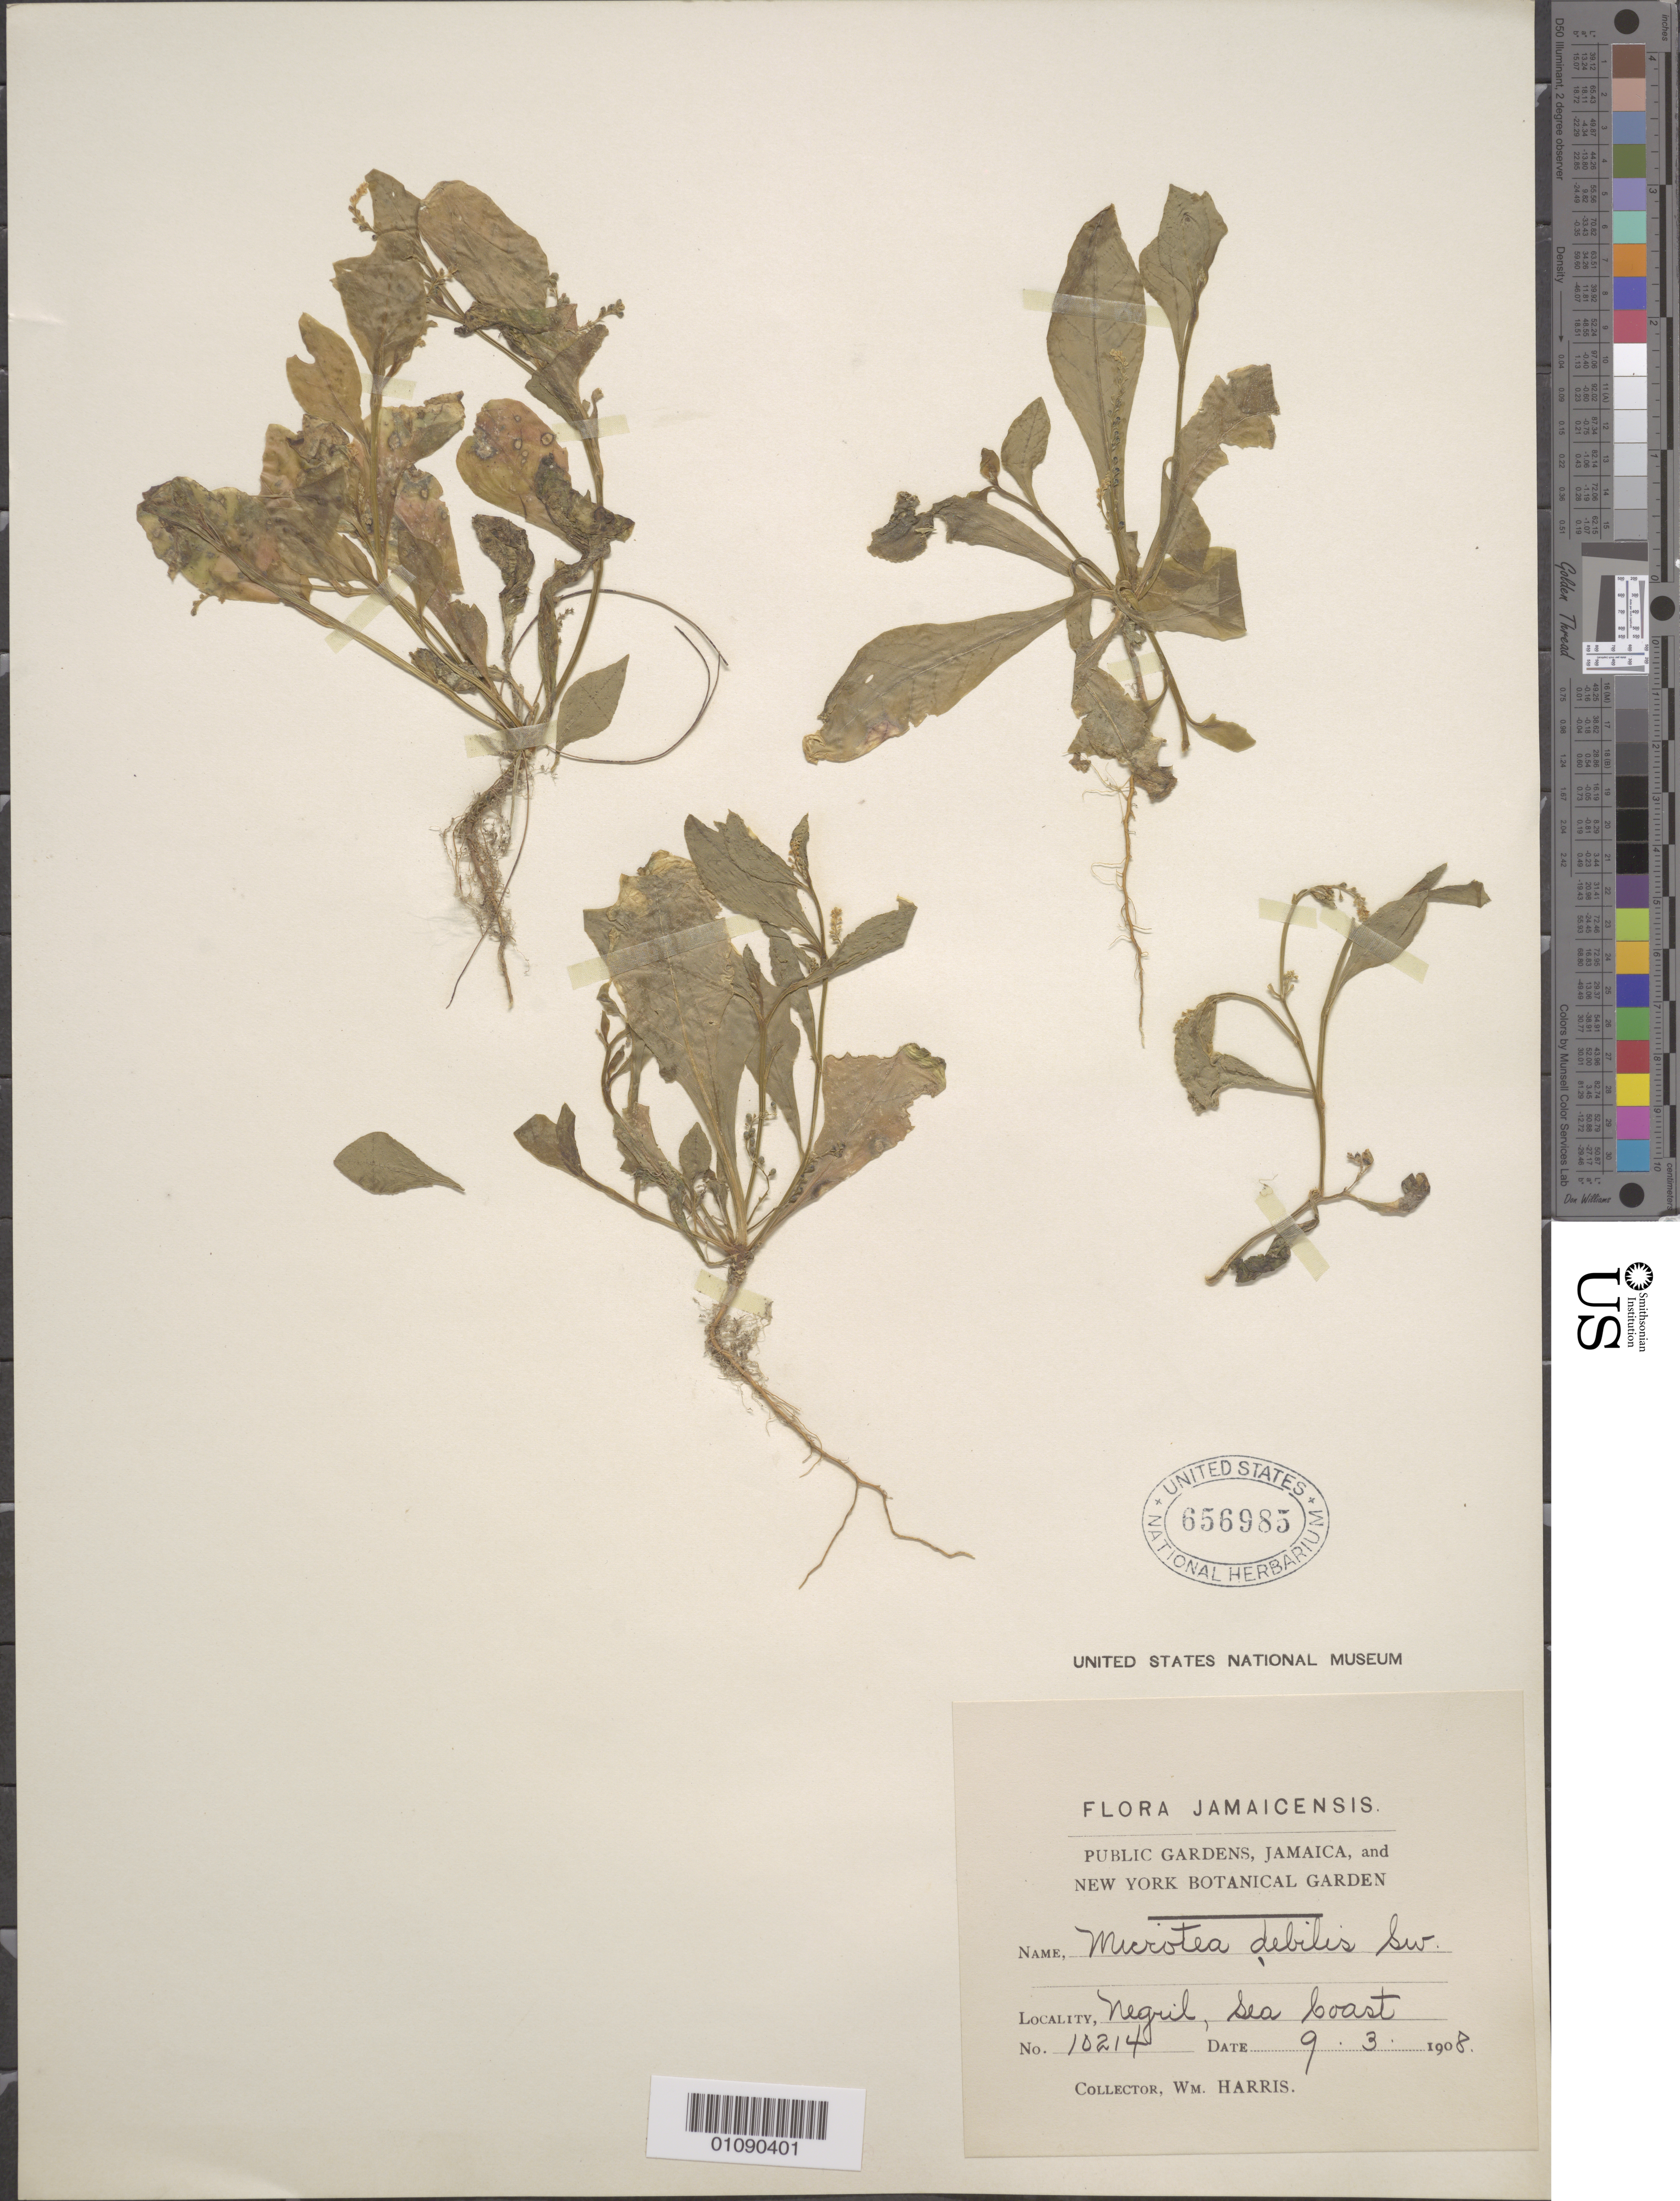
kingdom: Plantae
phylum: Tracheophyta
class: Magnoliopsida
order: Caryophyllales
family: Microteaceae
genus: Microtea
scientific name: Microtea debilis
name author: Sw.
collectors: W. Harris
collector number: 10214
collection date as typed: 09 Mar 1908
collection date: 1908-03-09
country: Jamaica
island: Jamaica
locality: Negril (in both Hanover and Westmoreland parishes)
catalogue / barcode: US 656985